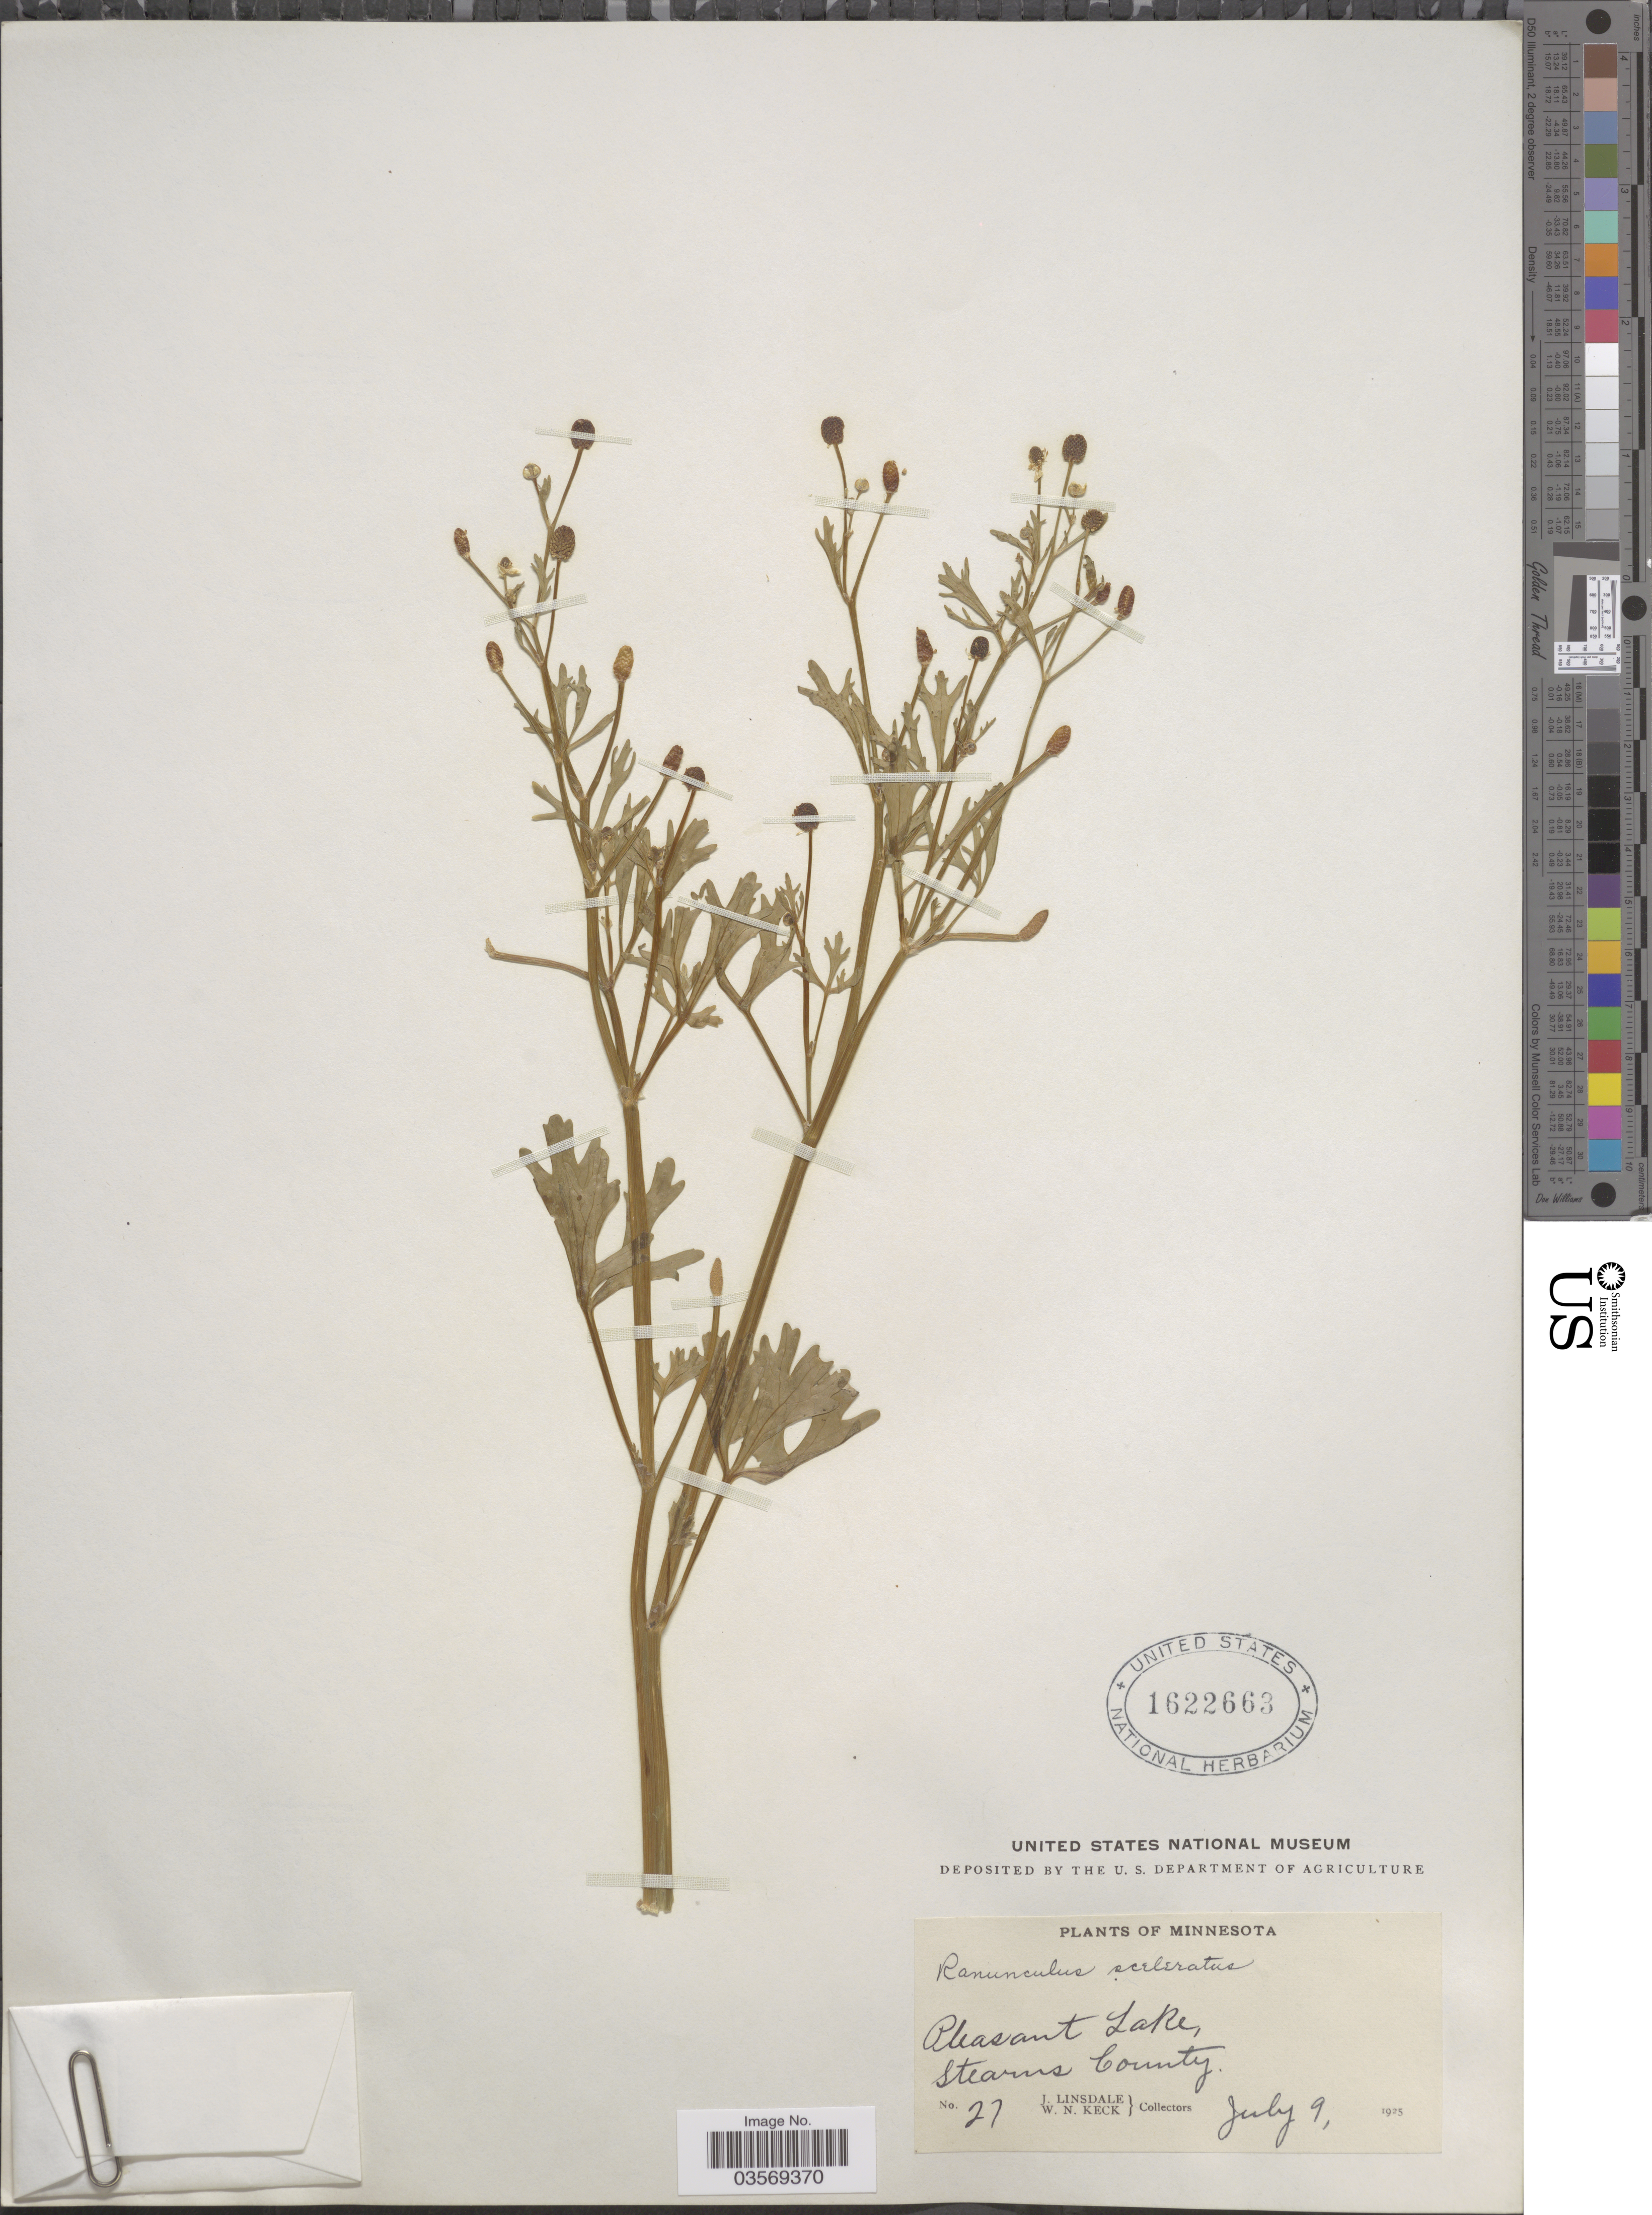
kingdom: Plantae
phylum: Tracheophyta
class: Magnoliopsida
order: Ranunculales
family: Ranunculaceae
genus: Ranunculus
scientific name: Ranunculus sceleratus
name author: L.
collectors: J. Linsdale & W. Keck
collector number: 27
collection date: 1925-07-09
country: United States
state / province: Minnesota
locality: Pleasant Lake. Stearns County.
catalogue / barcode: US 1622663